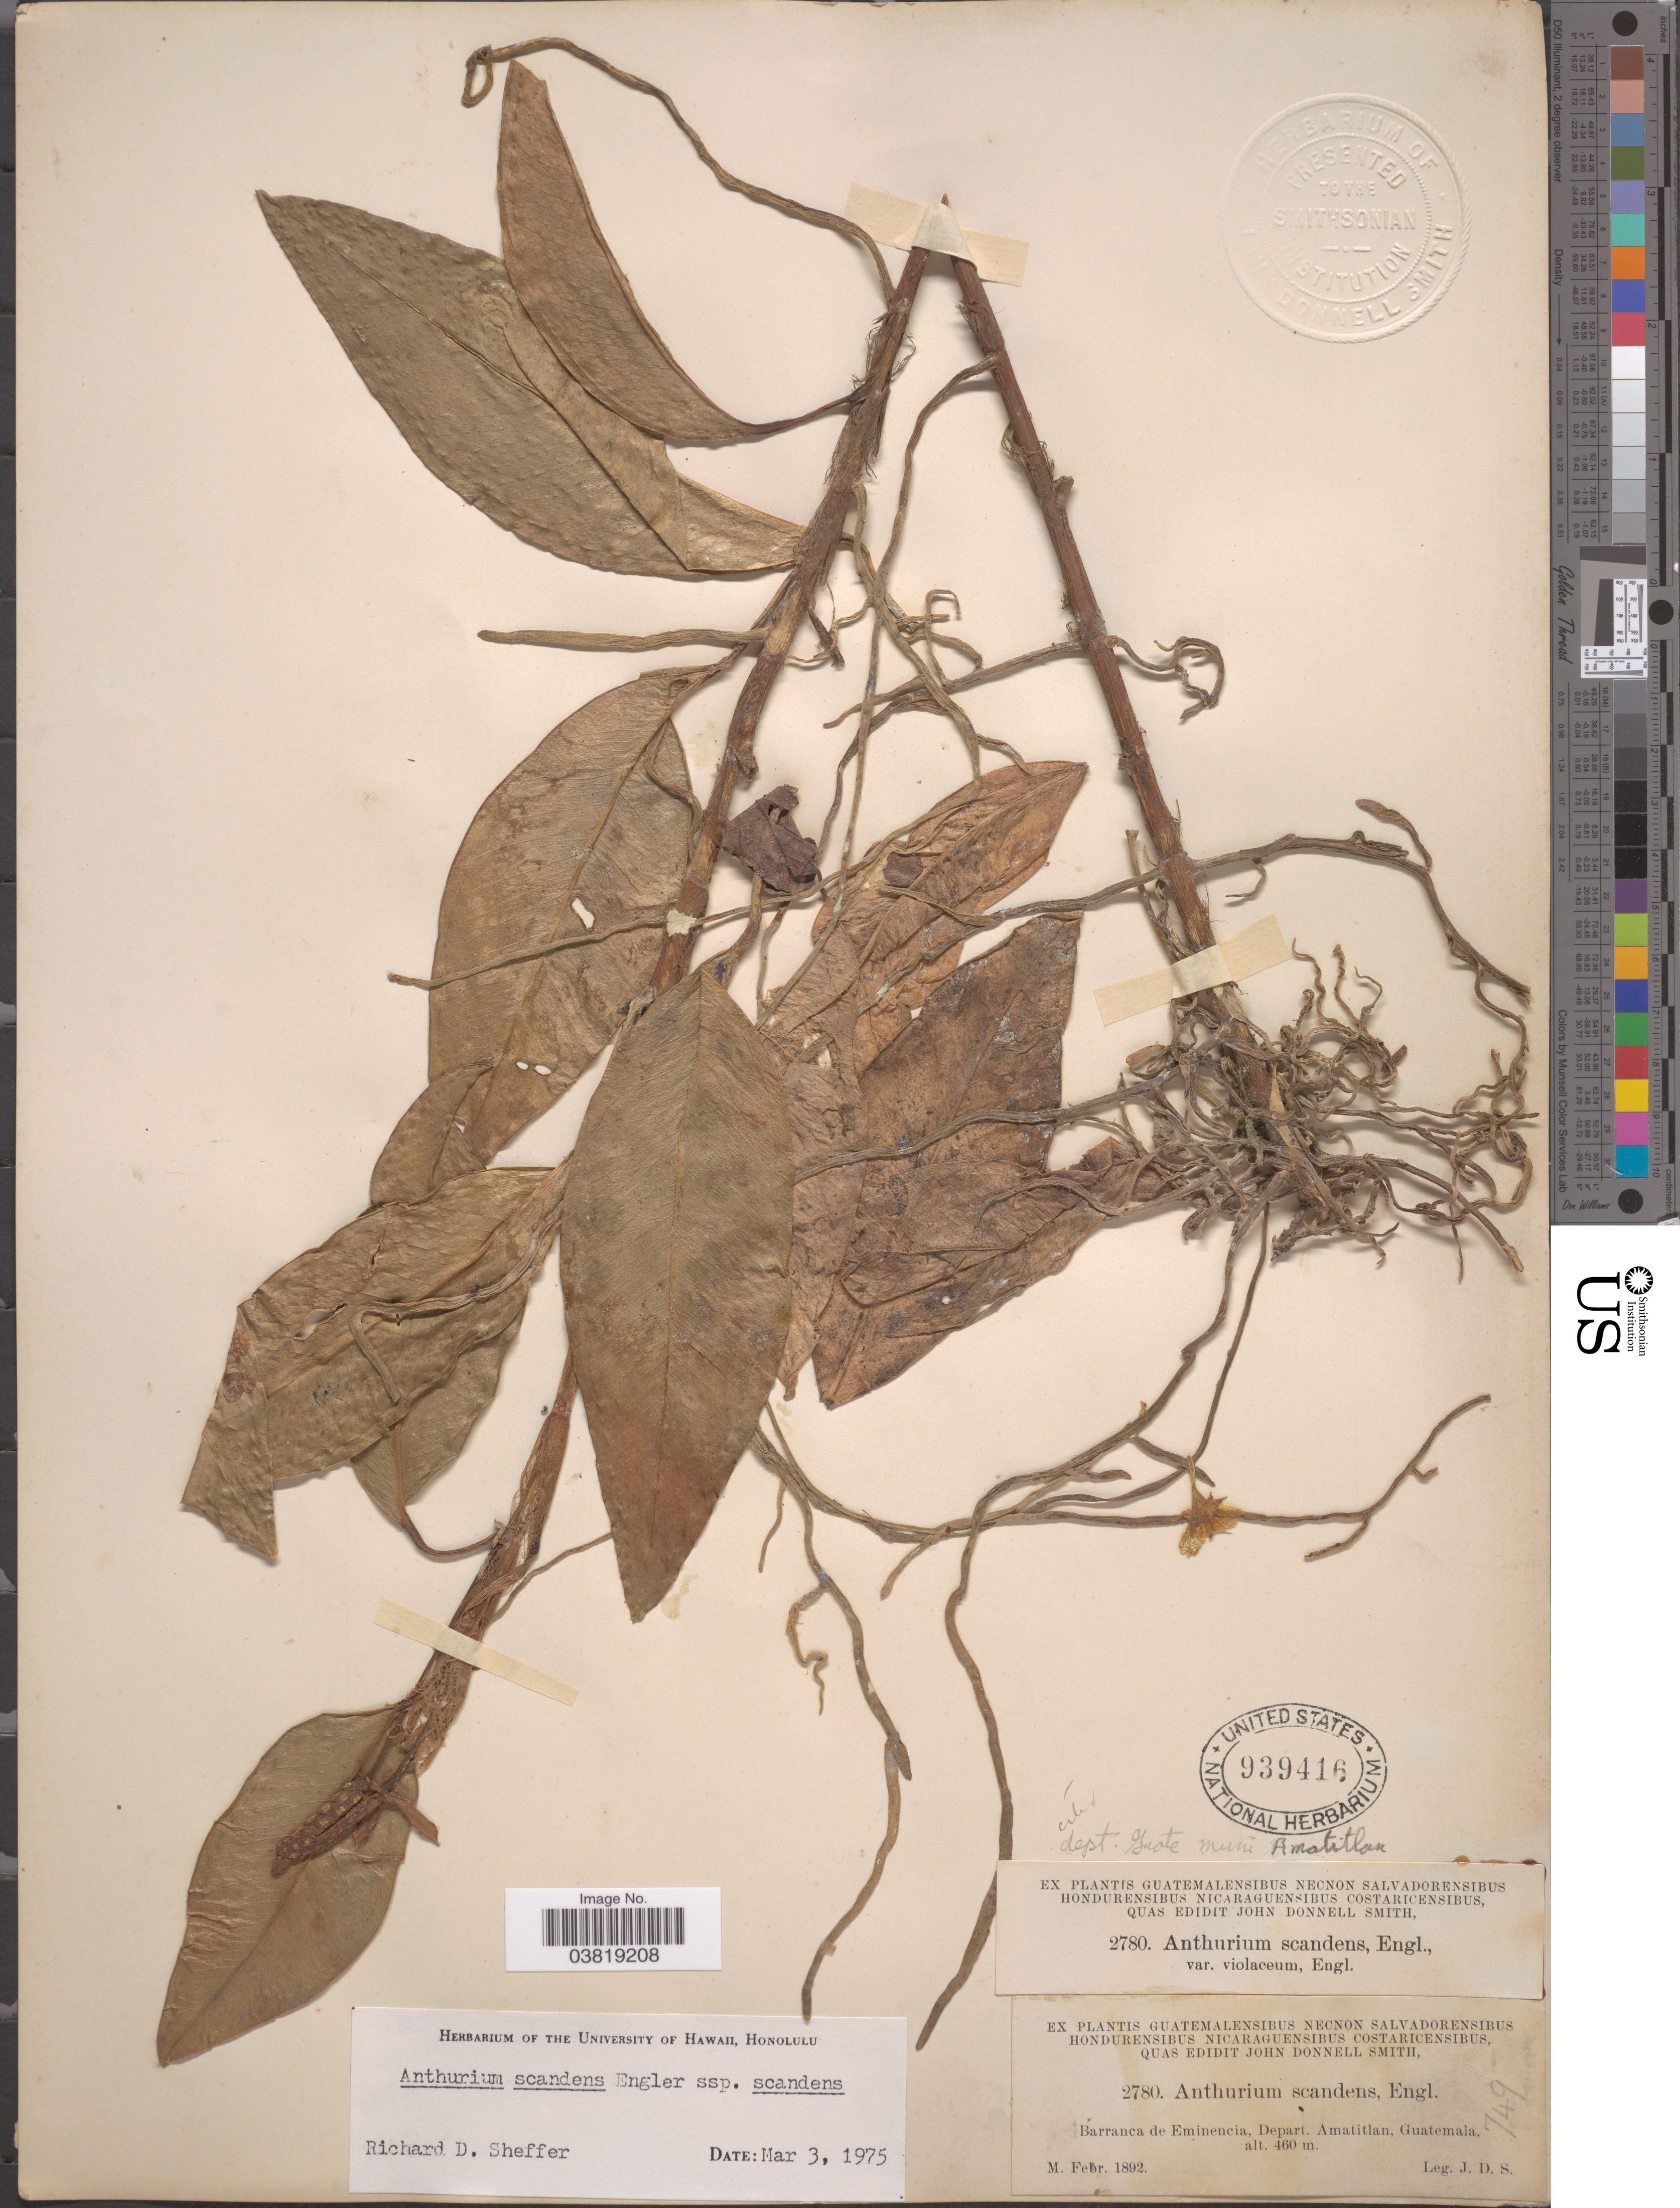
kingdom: Plantae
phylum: Tracheophyta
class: Liliopsida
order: Alismatales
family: Araceae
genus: Anthurium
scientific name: Anthurium scandens var. scandens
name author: (Aubl.) Engl.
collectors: J. Donnell Smith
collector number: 2780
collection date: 1892-02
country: Guatemala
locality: Barranca de Eminencia, Depart. Amatitlan.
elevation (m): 460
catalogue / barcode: US 939416